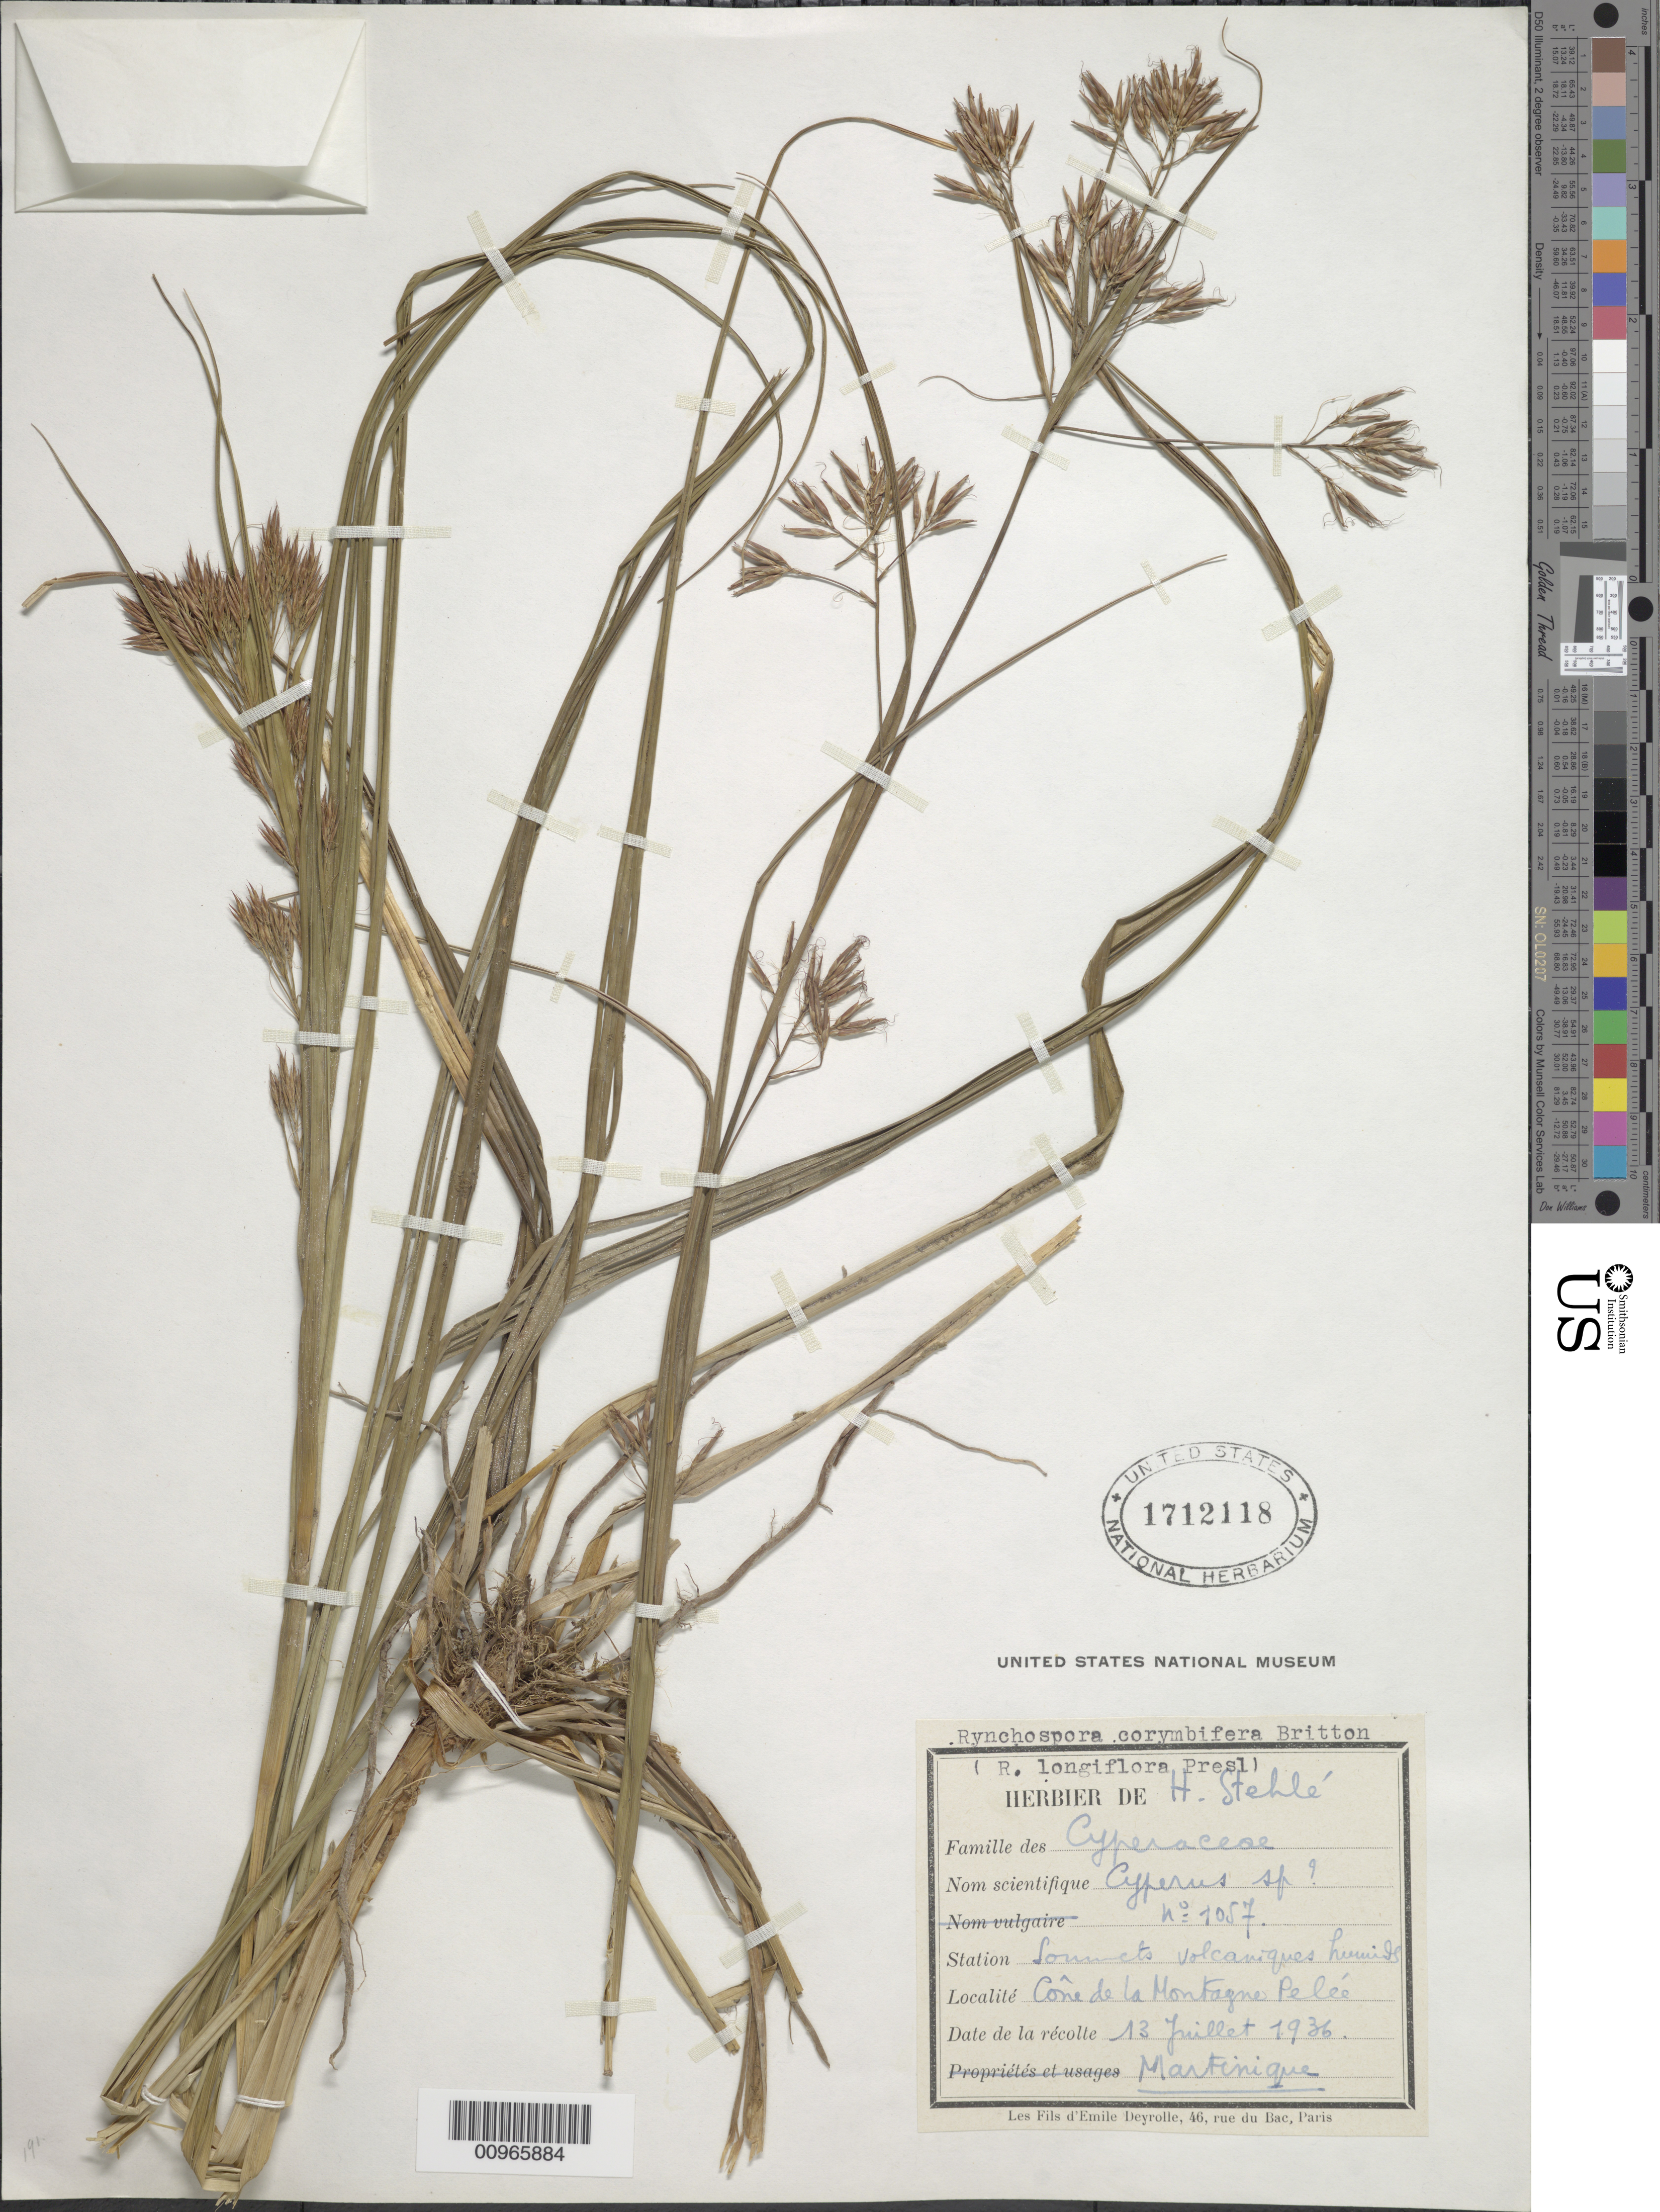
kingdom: Plantae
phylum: Tracheophyta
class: Liliopsida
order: Poales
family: Cyperaceae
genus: Rhynchospora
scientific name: Rhynchospora longiflora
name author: C. Presl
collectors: H. Stehlé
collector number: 1057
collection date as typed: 13 Jul 1936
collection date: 1936-07-13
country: Martinique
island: Martinique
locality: Cône de la Montagne Peleé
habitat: Sommets volcaniques humides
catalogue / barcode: US 1712118